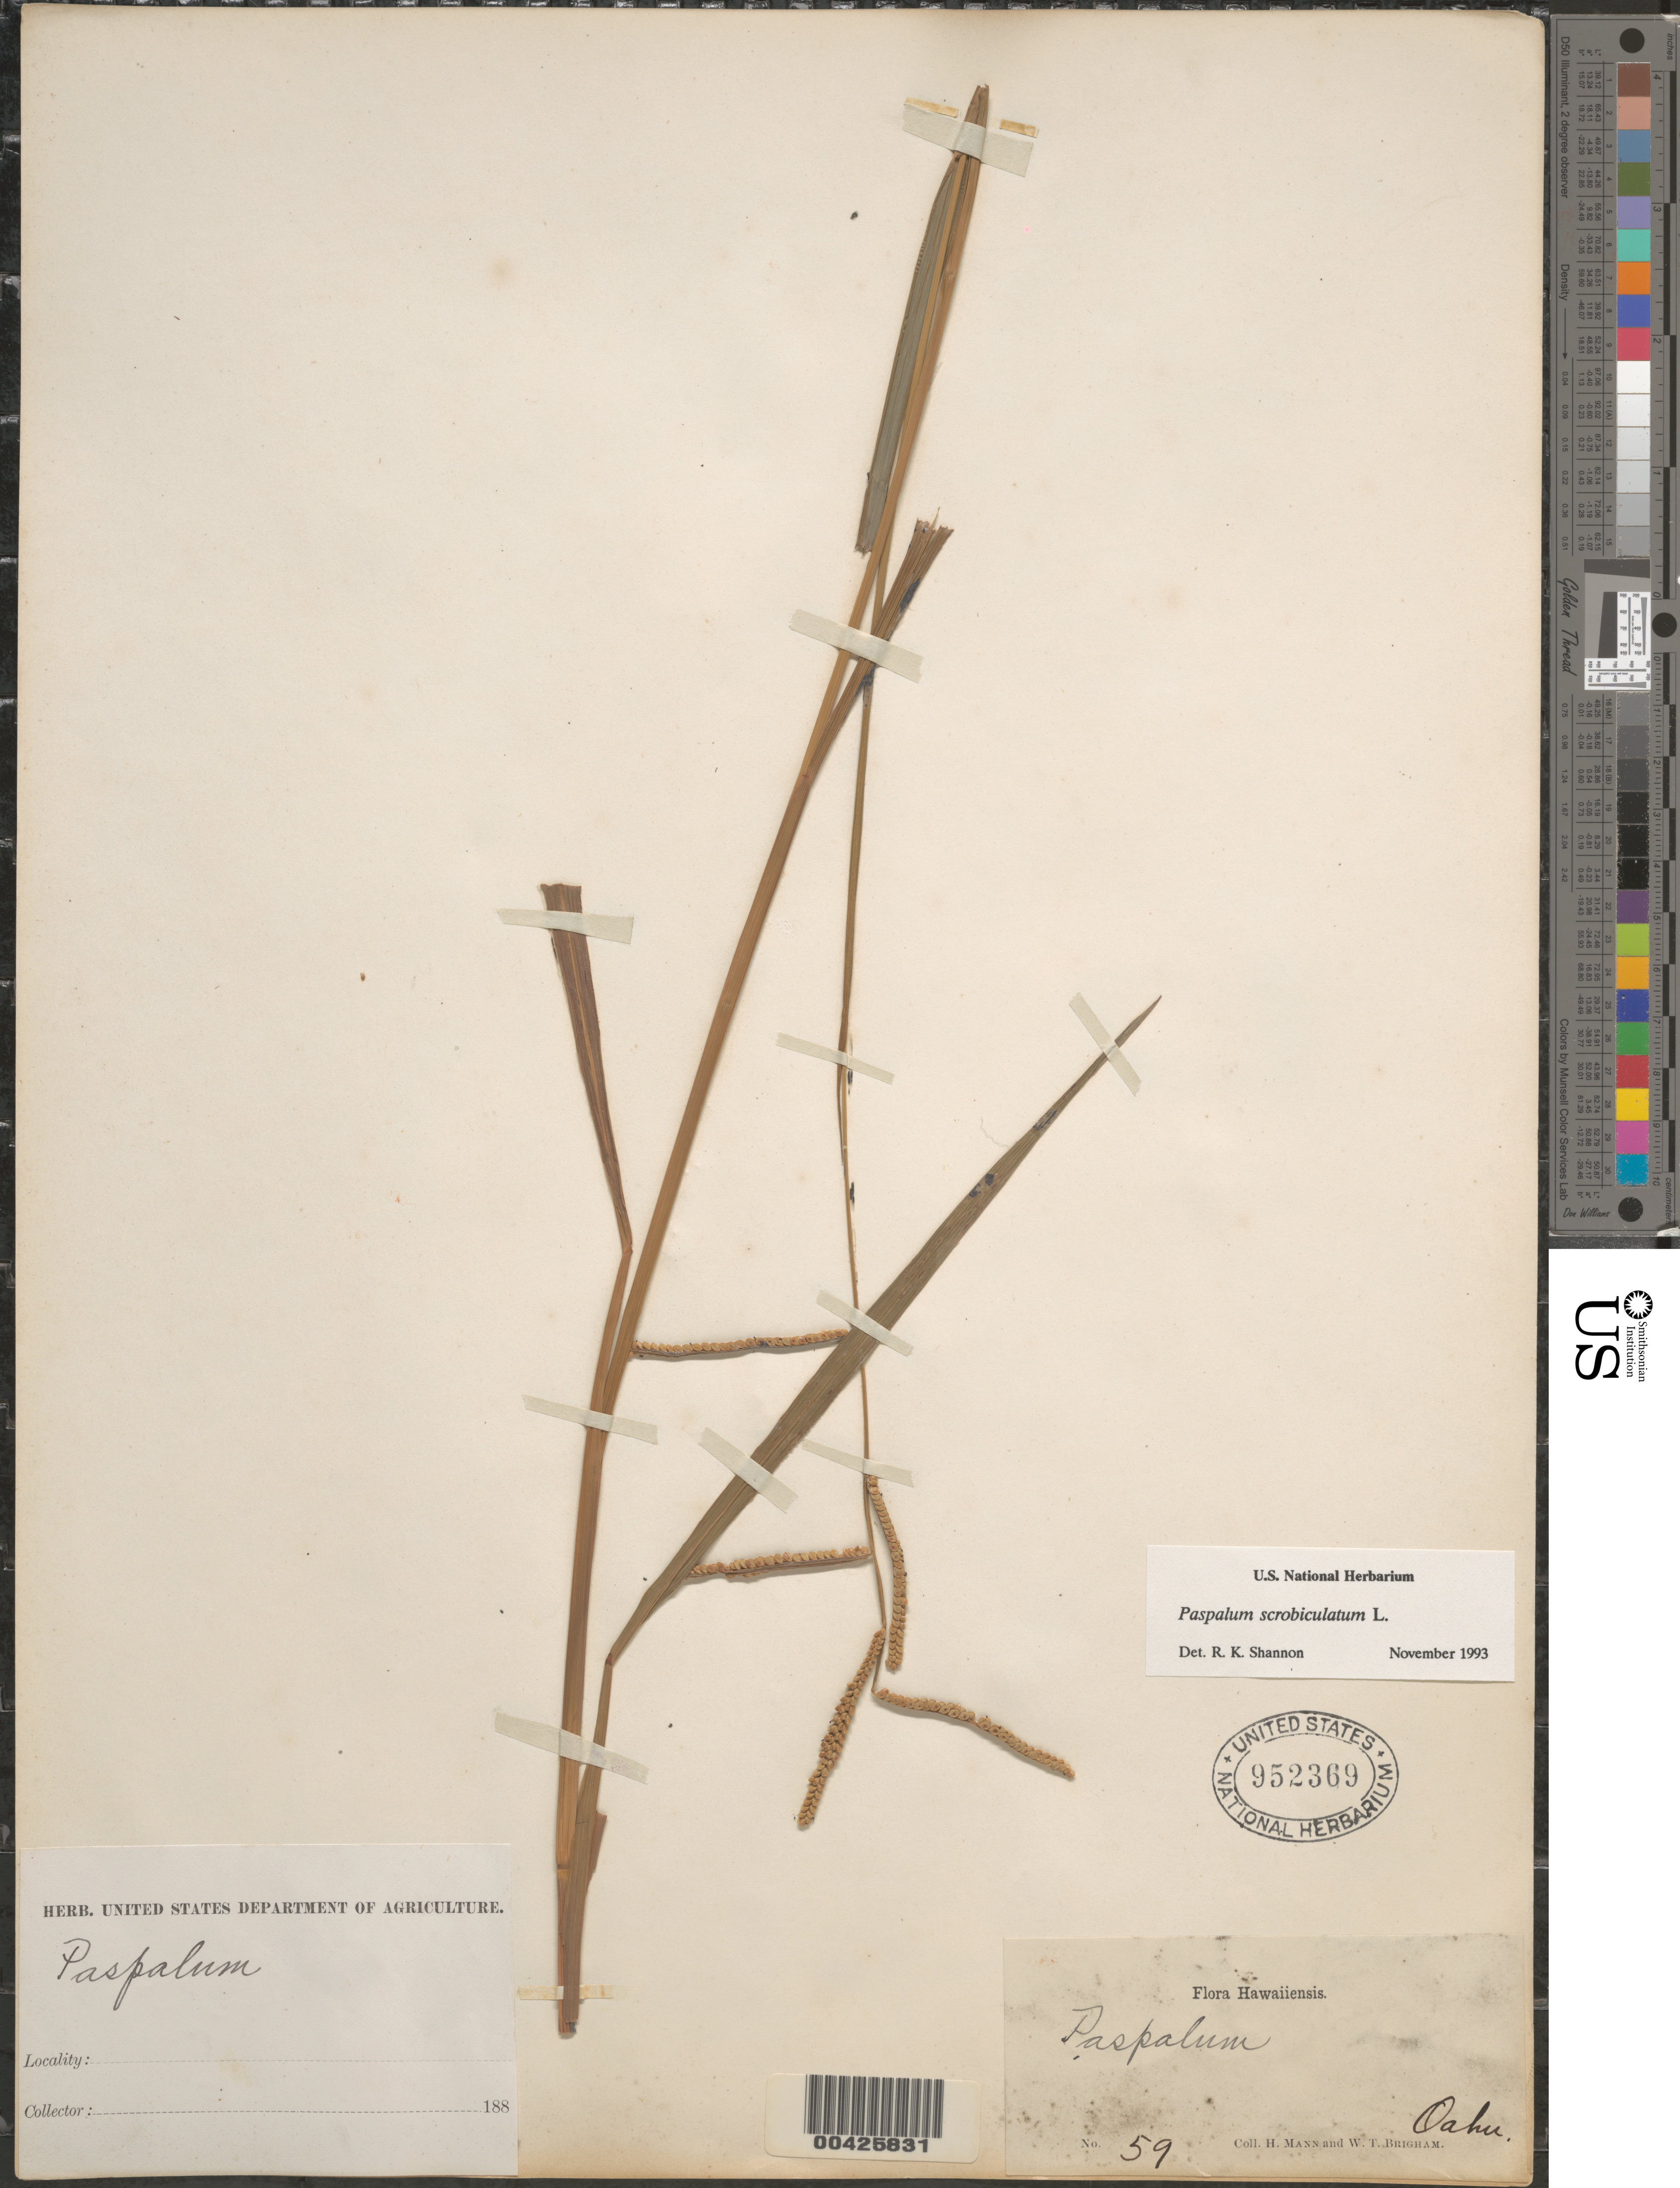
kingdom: Plantae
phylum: Tracheophyta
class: Liliopsida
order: Poales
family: Poaceae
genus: Paspalum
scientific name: Paspalum scrobiculatum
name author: L.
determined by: Shannon, R. K., (UNITED STATES)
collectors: H. Mann & W. T. Brigham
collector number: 59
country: United States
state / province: Hawaii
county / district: Honolulu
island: Oahu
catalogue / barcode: US 952369